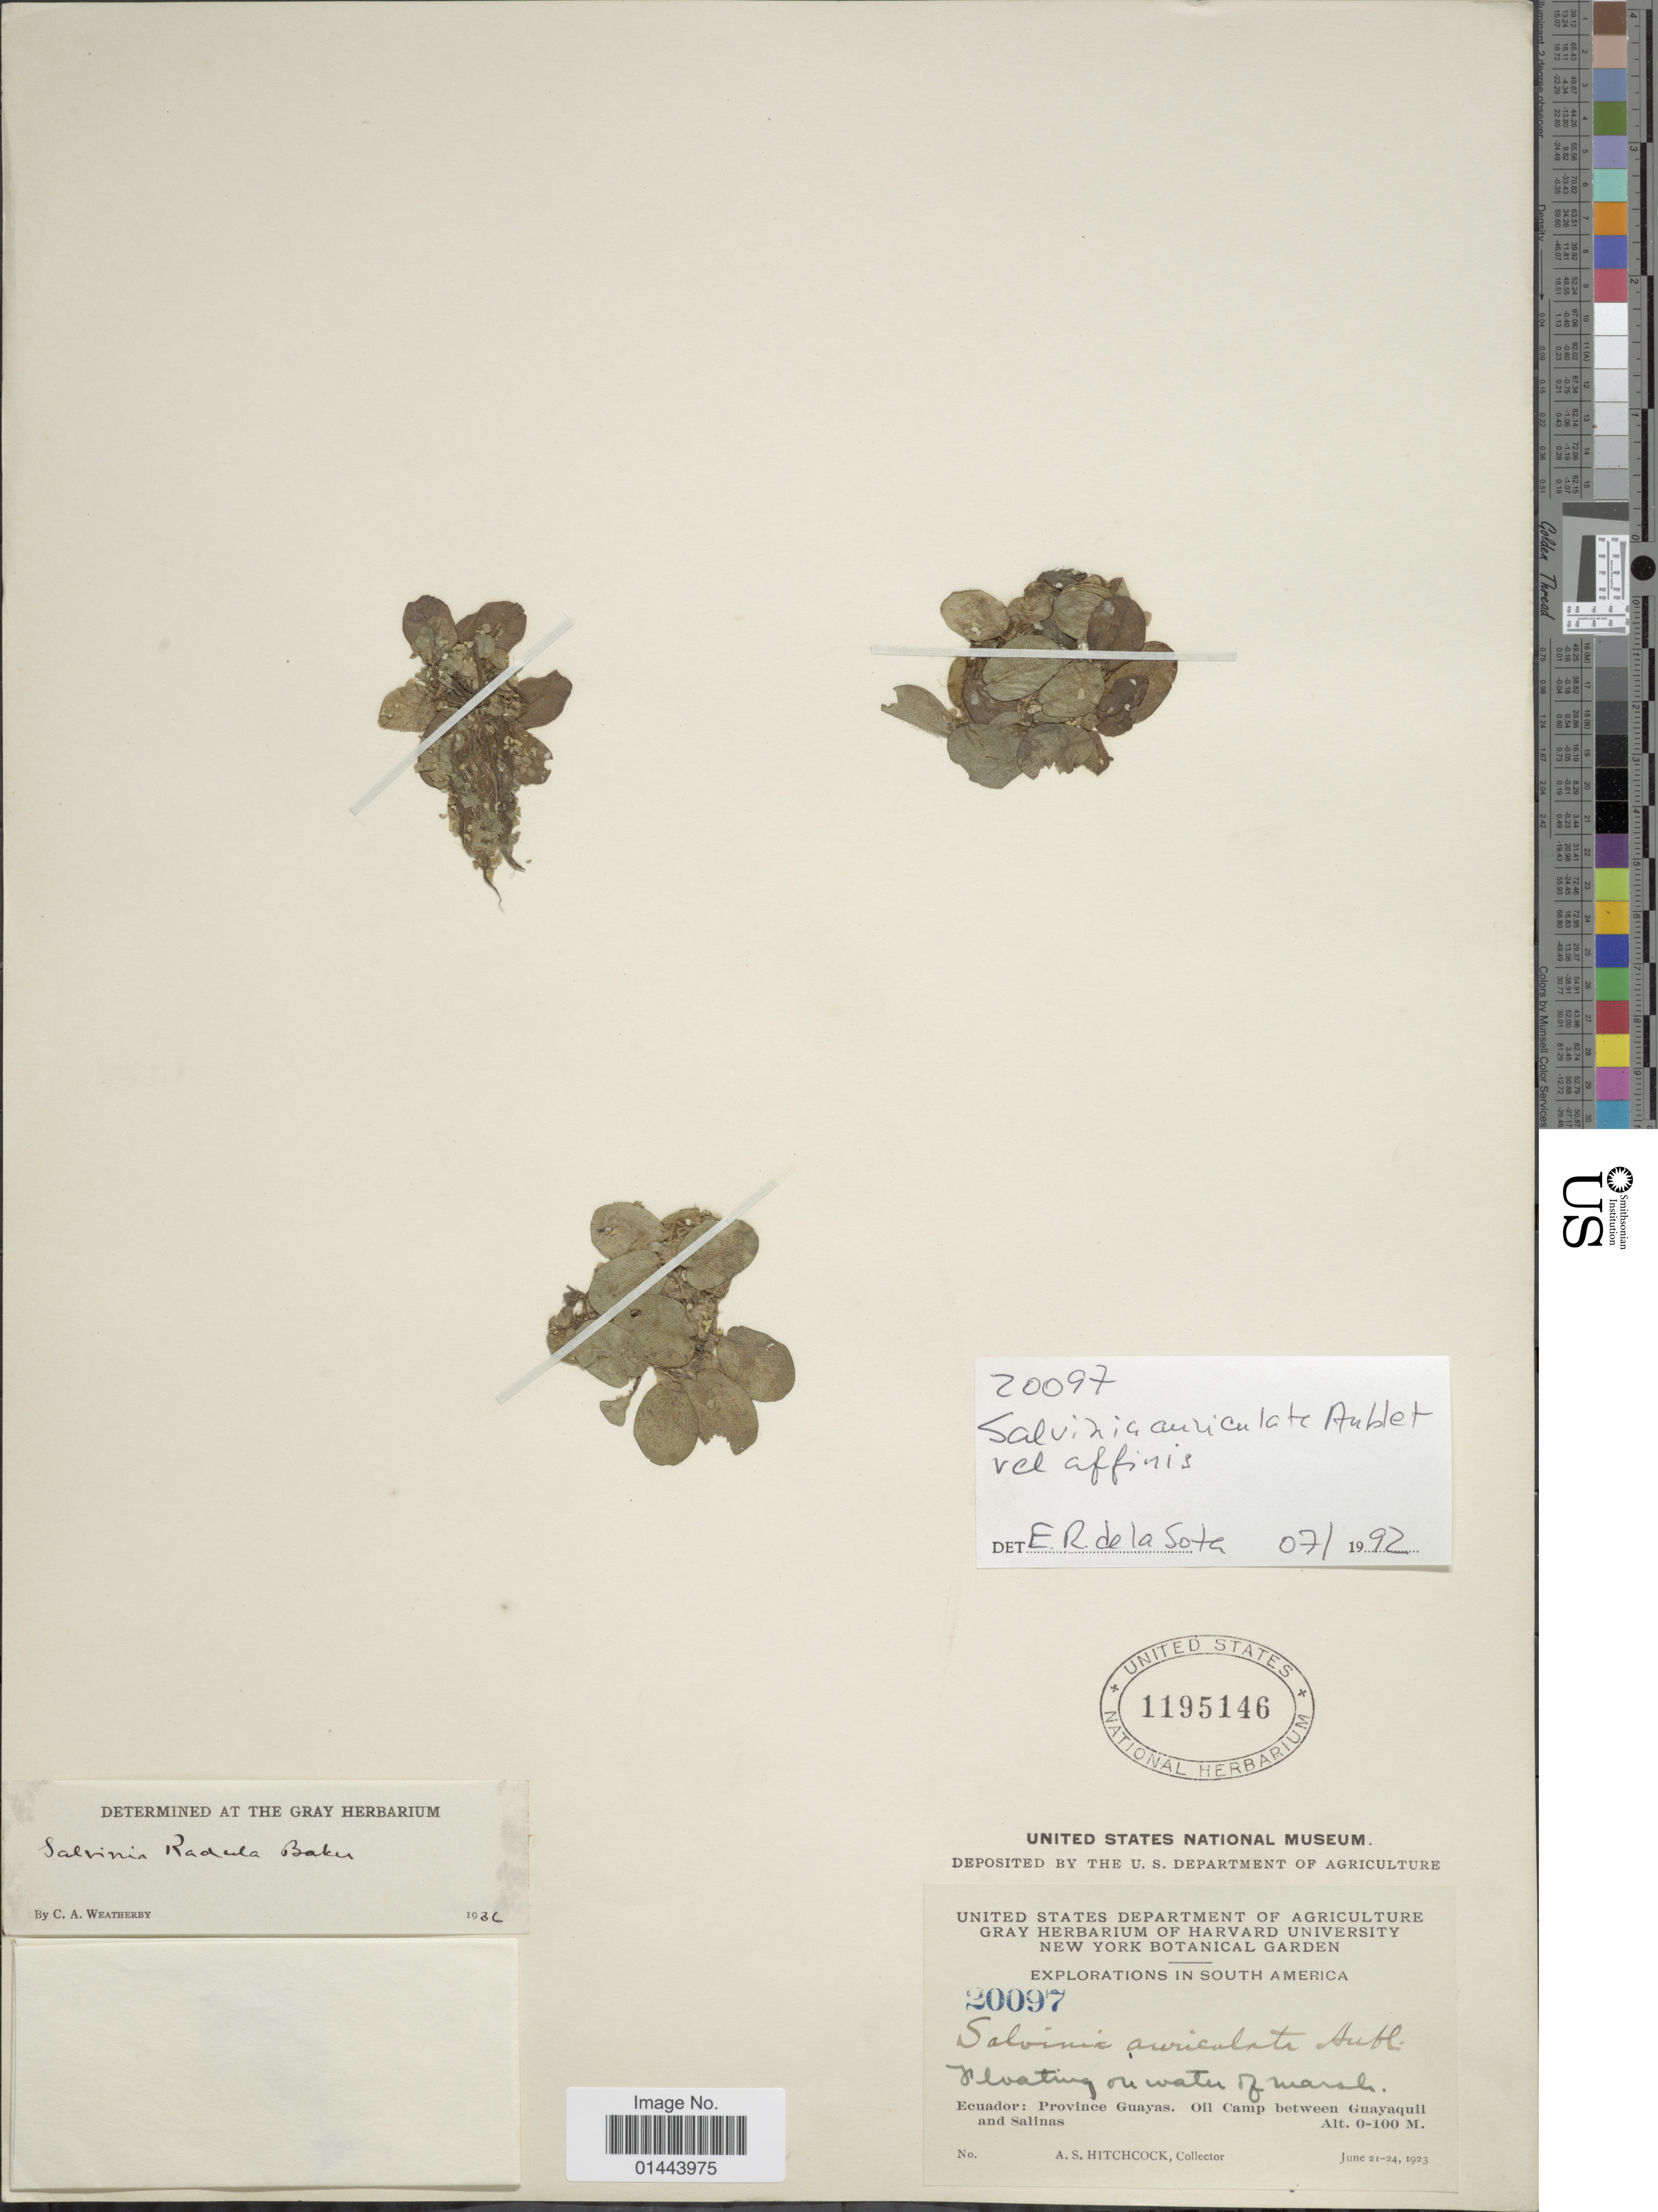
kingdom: Plantae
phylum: Tracheophyta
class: Polypodiopsida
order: Salviniales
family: Salviniaceae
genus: Salvinia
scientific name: Salvinia auriculata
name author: Aubl.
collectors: A. S. Hitchcock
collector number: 20097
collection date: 1923-06-21/1923-06-24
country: Ecuador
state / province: Guayas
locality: South America, floating on water of marsh, oil camp between Guayawuil and Salinas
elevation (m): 0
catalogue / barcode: US 1195146